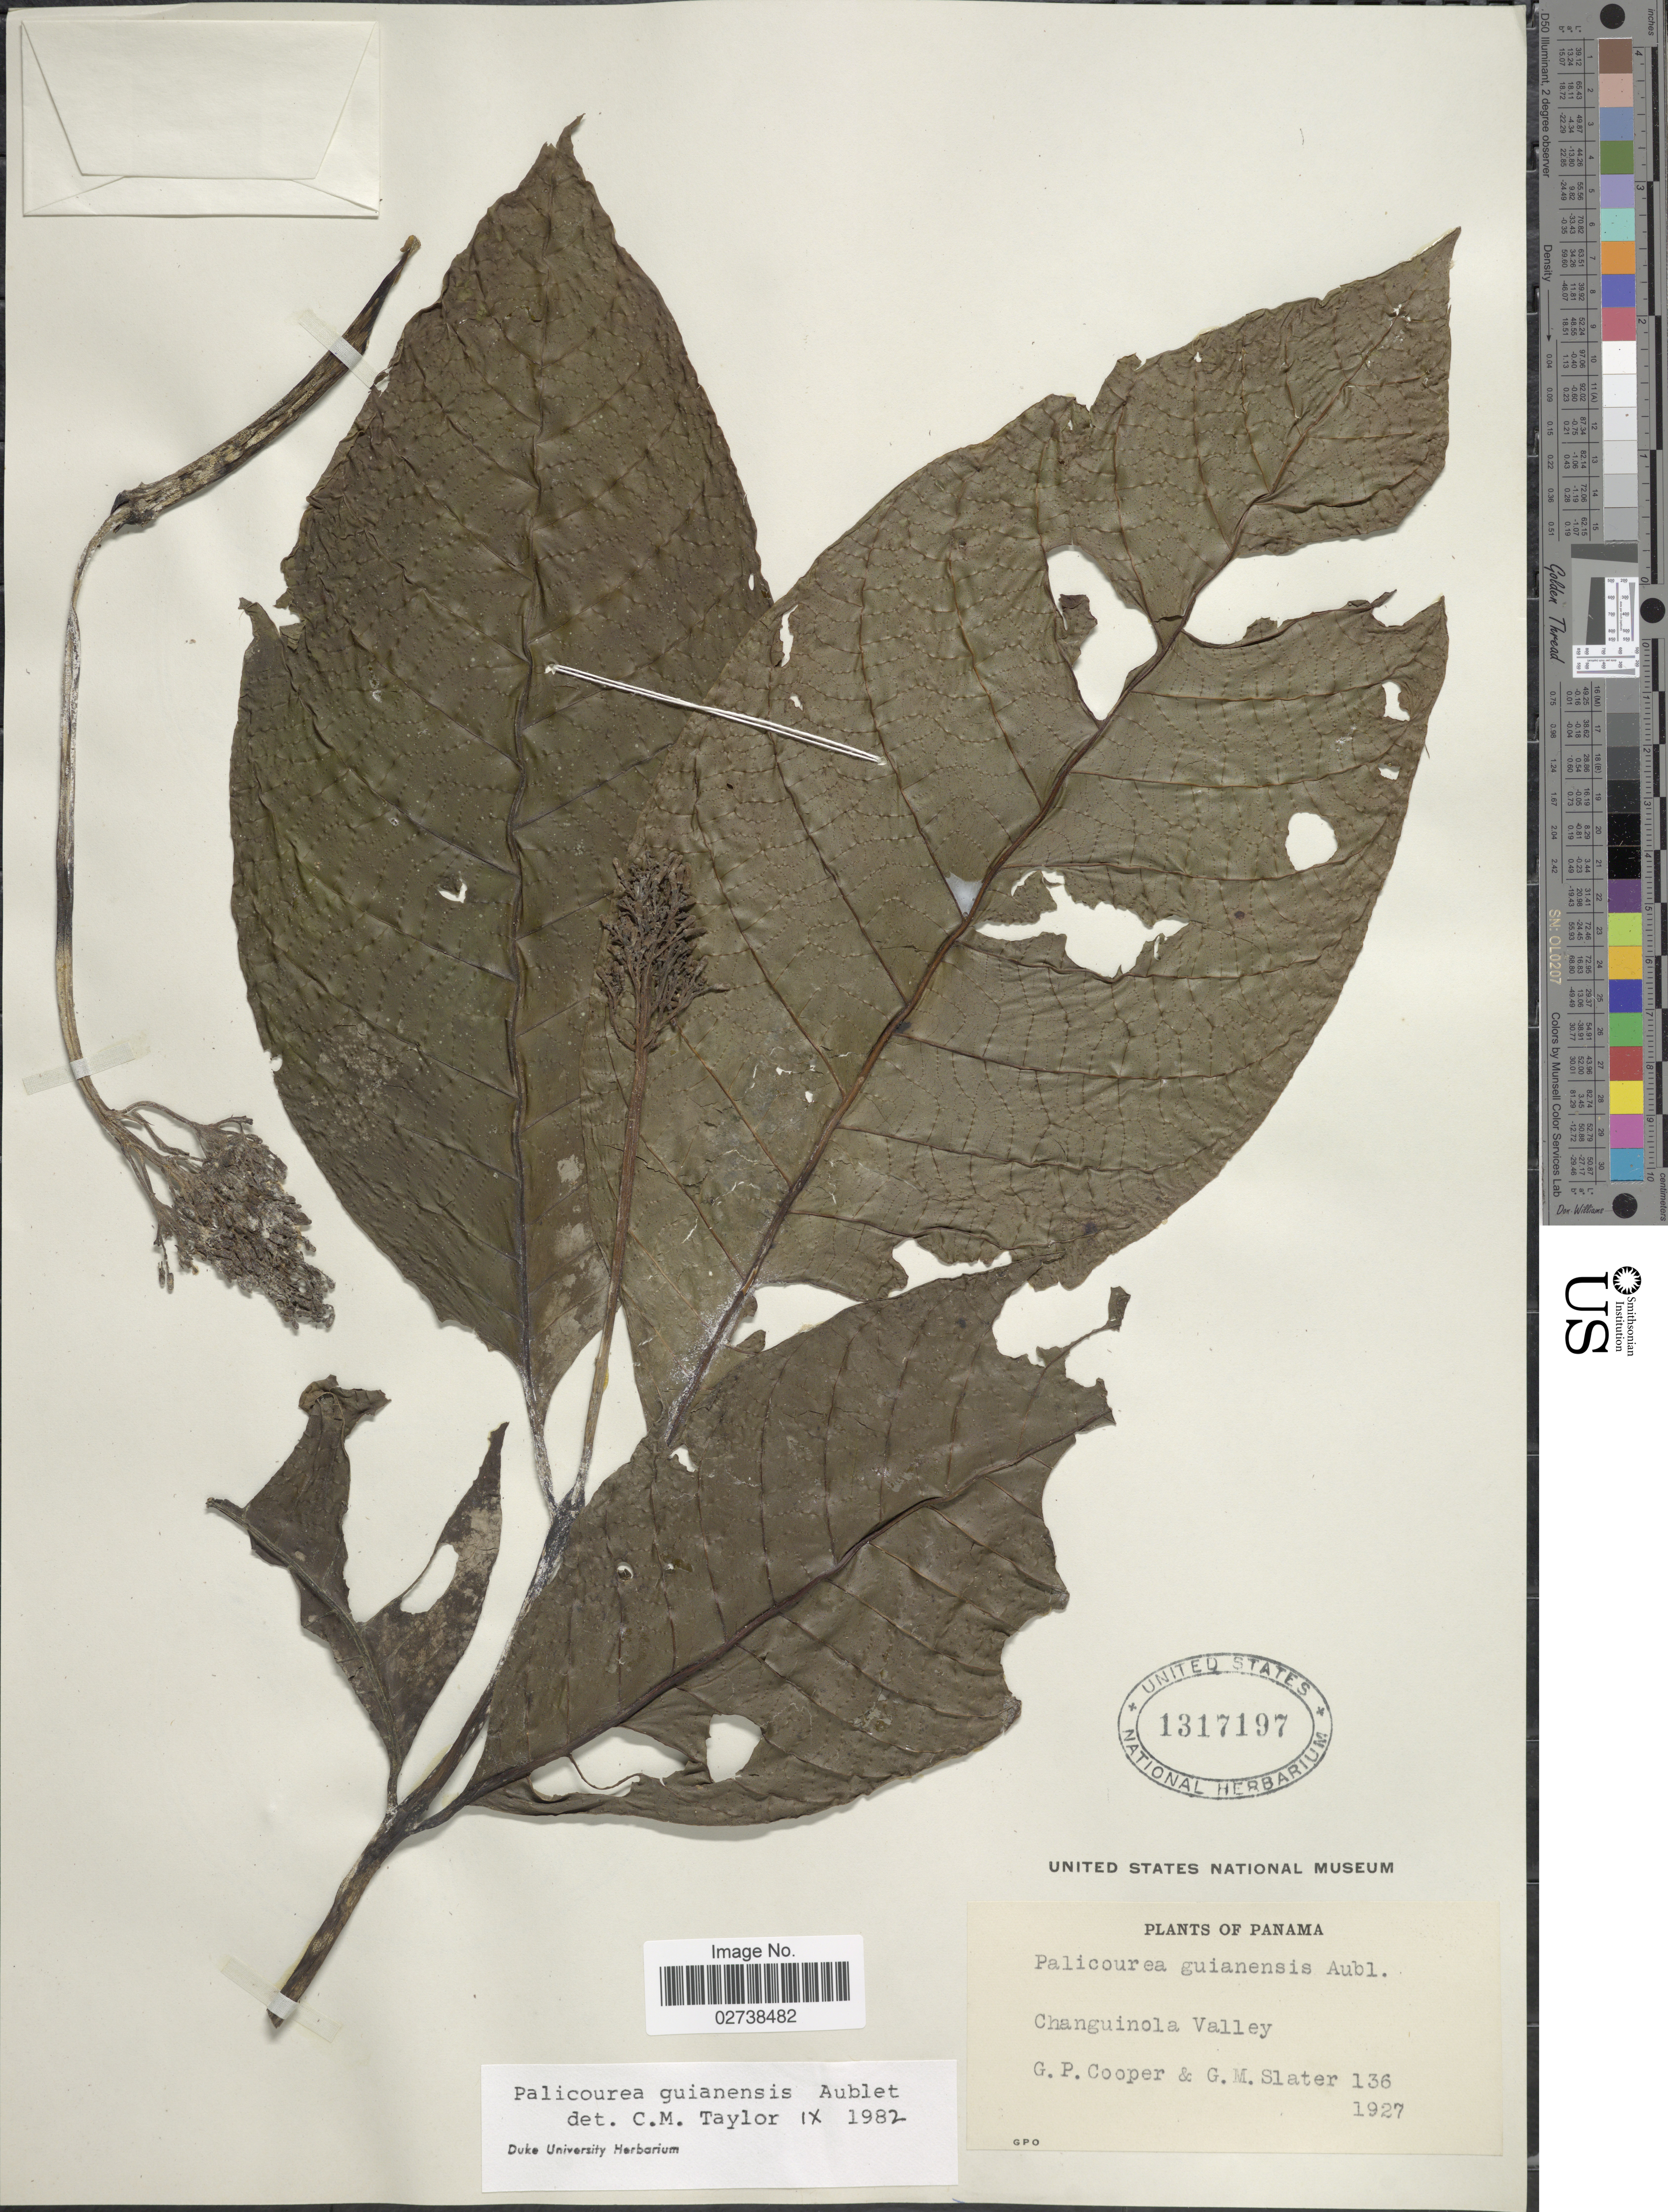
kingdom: Plantae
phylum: Tracheophyta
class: Magnoliopsida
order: Gentianales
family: Rubiaceae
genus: Palicourea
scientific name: Palicourea guianensis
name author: Aubl.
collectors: G. Cooper & G. Slater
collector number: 136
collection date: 1927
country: Panama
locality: Changuinola Valley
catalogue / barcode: US 1317197